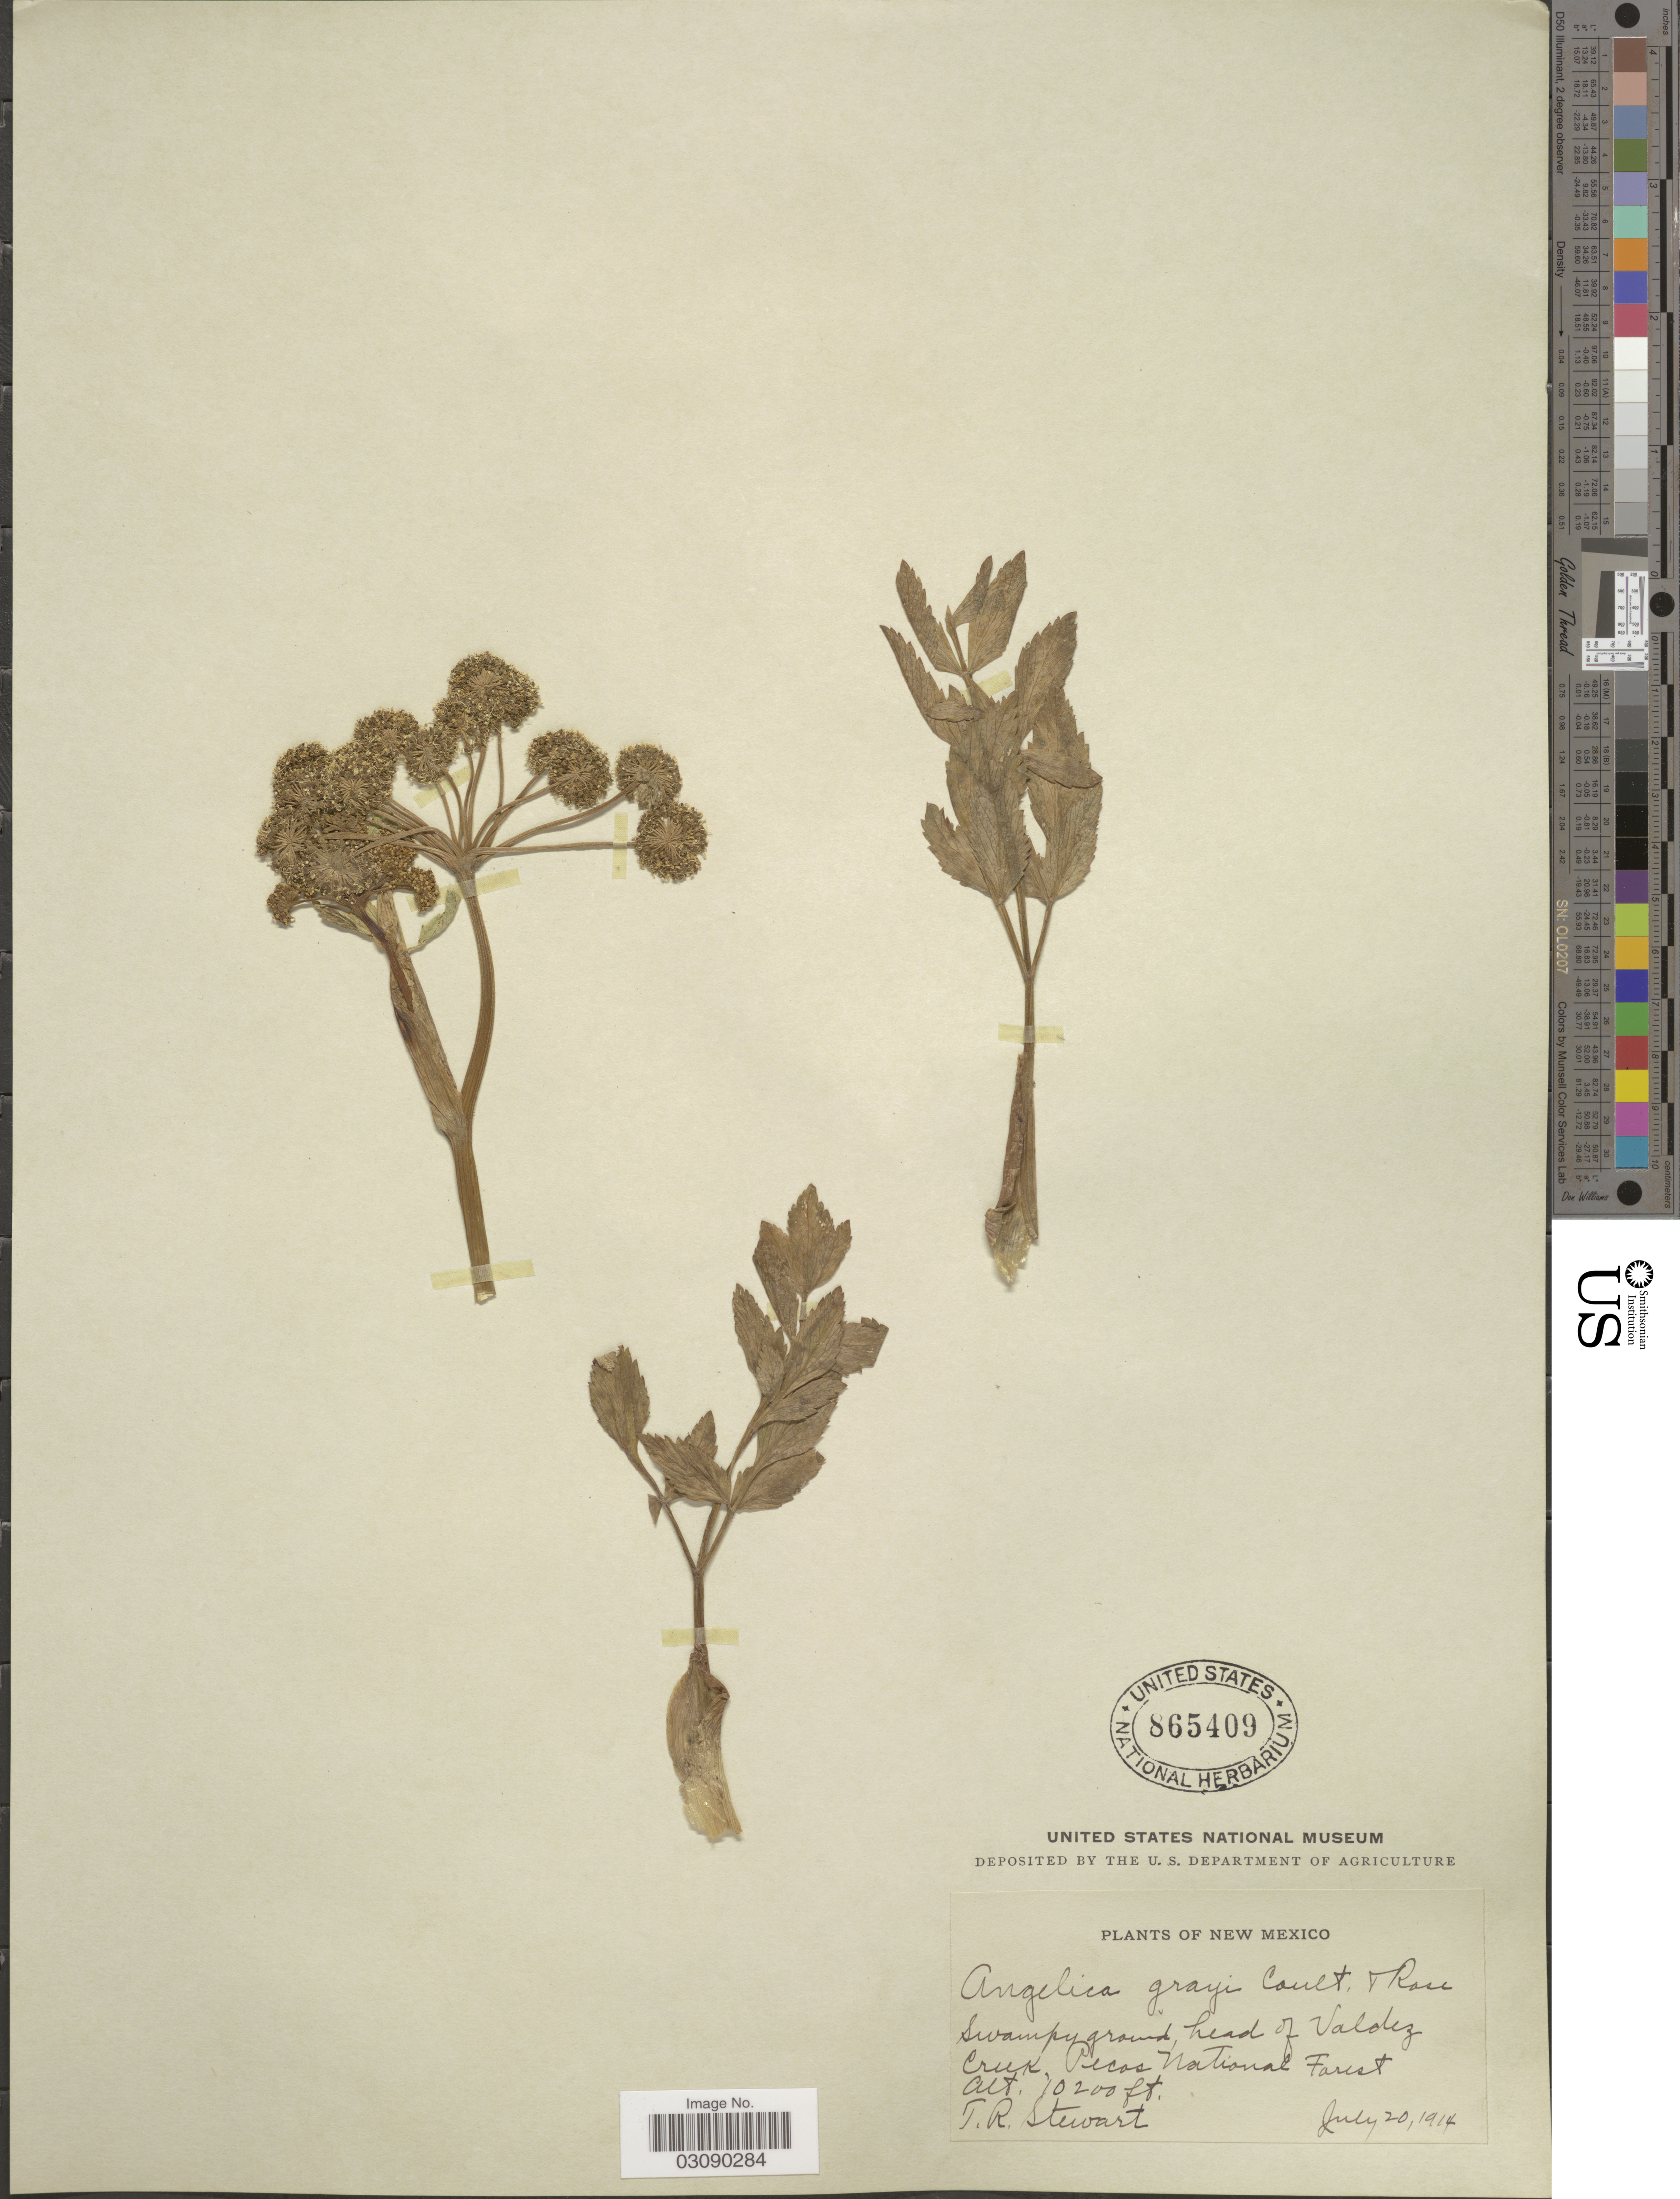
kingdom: Plantae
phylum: Tracheophyta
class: Magnoliopsida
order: Apiales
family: Apiaceae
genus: Angelica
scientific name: Angelica grayi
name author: (J.M. Coult. & Rose) J.M. Coult. & Rose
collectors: T. Stewart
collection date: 1914-07-20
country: United States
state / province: New Mexico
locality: Head of Valdez Creek, Pecos National Forest.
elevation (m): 3109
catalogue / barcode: US 865409